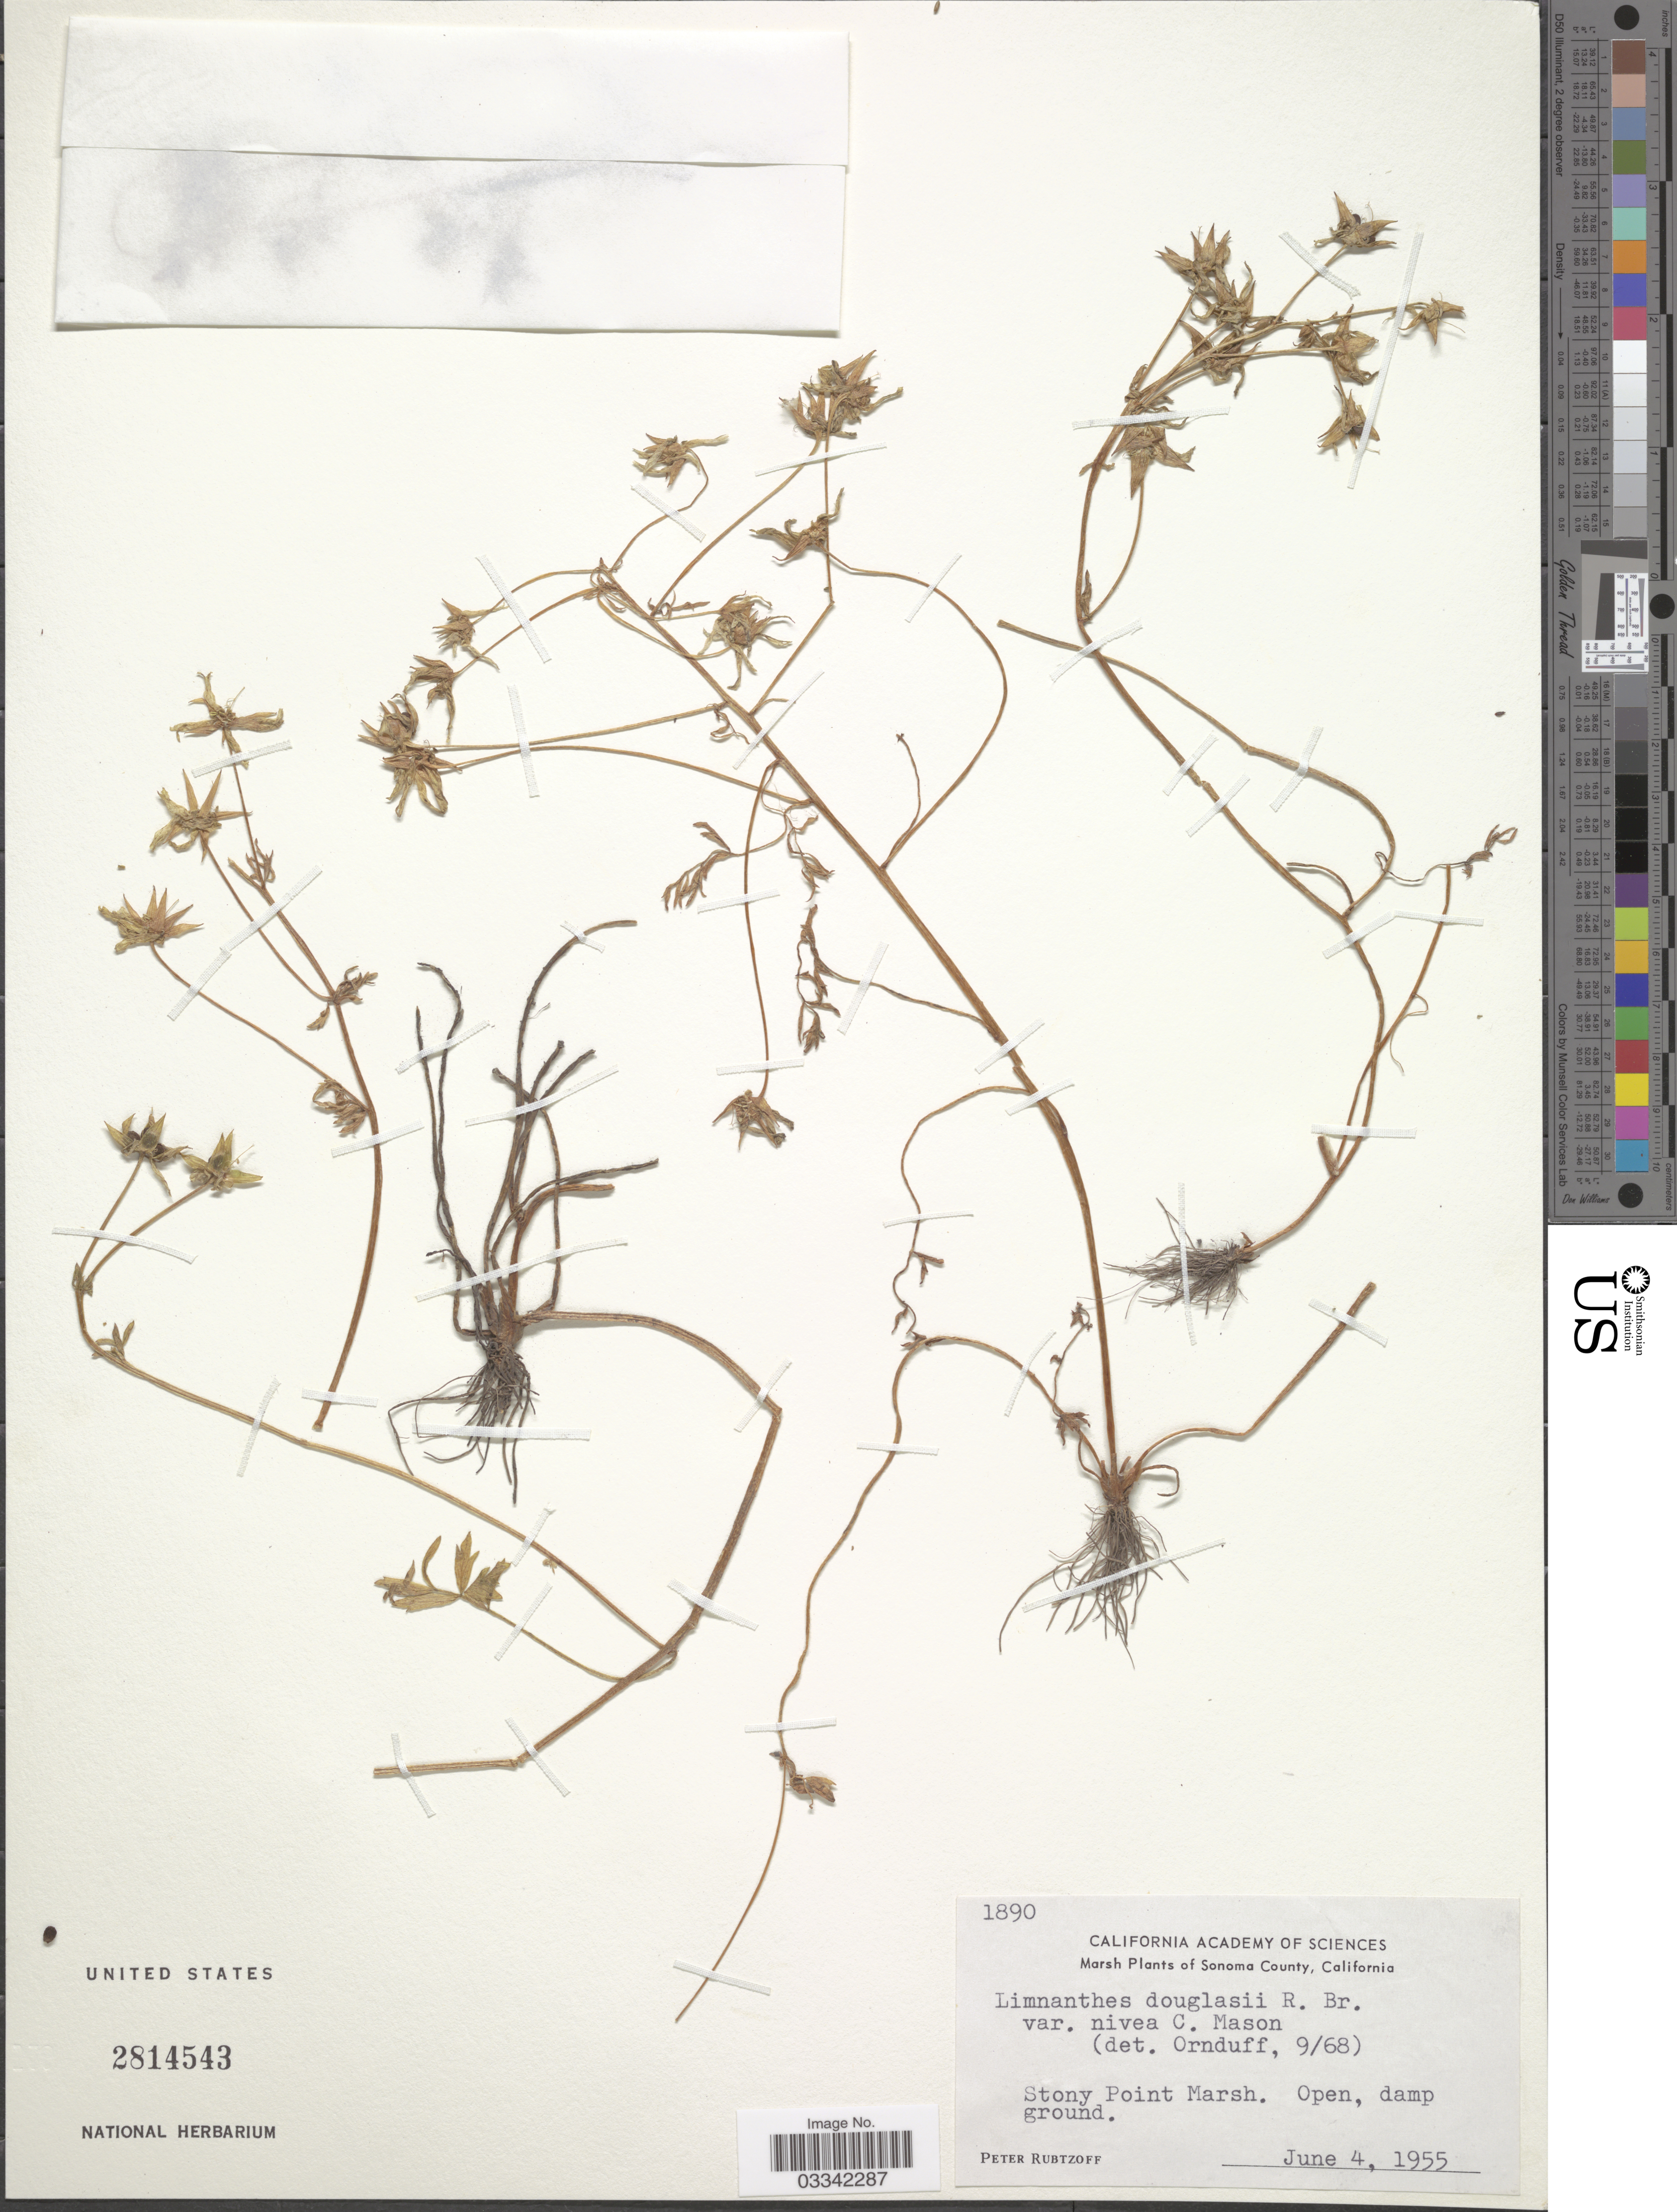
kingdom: Plantae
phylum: Tracheophyta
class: Magnoliopsida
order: Brassicales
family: Limnanthaceae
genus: Limnanthes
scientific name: Limnanthes douglasii var. nivea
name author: Mason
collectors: P. Rubtzoff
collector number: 1890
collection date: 1955-06-04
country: United States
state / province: California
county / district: Sonoma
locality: Sonoma County. Stony Point Marsh.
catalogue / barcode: US 2814543